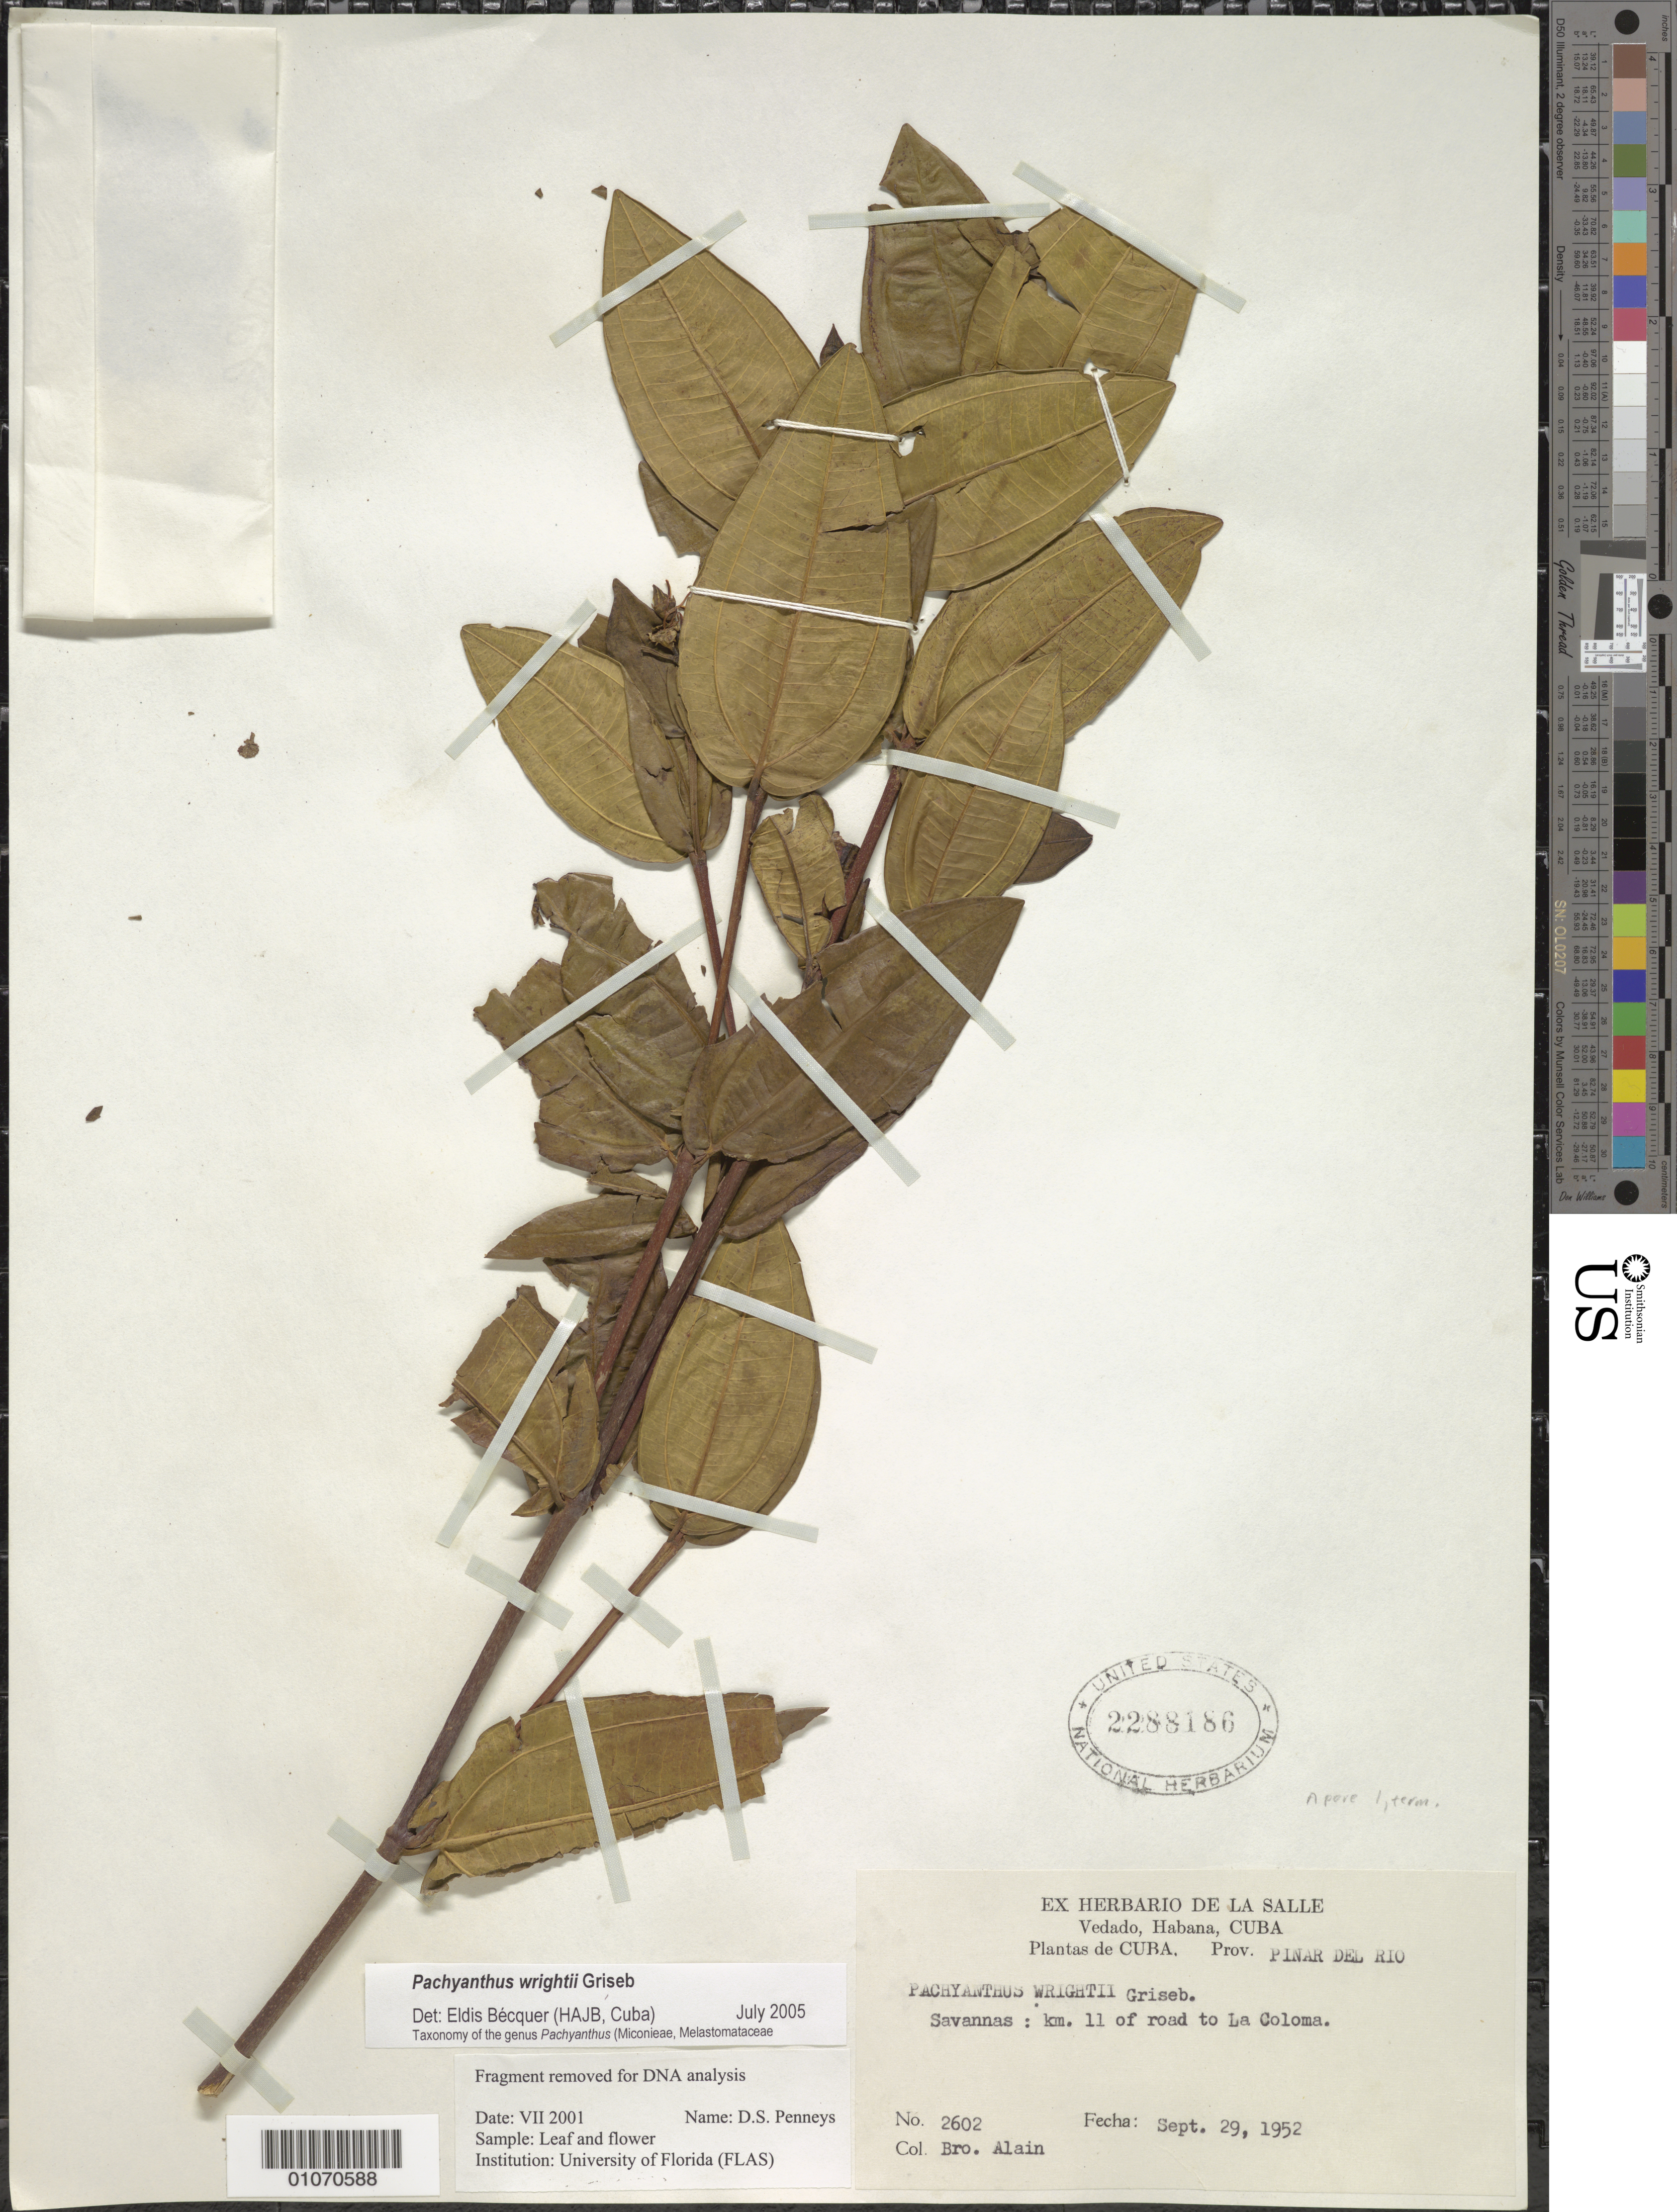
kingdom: Plantae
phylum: Tracheophyta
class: Magnoliopsida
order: Myrtales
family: Melastomataceae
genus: Pachyanthus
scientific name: Pachyanthus wrightii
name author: Griseb.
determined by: Bécquer Granados, E. R., (HAJB)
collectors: A. H. Liogier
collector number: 2602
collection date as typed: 29 Sep 1952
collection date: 1952-09-29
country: Cuba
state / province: Pinar del Río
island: Cuba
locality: La Coloma road, km 11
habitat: Savannas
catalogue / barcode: US 2288186